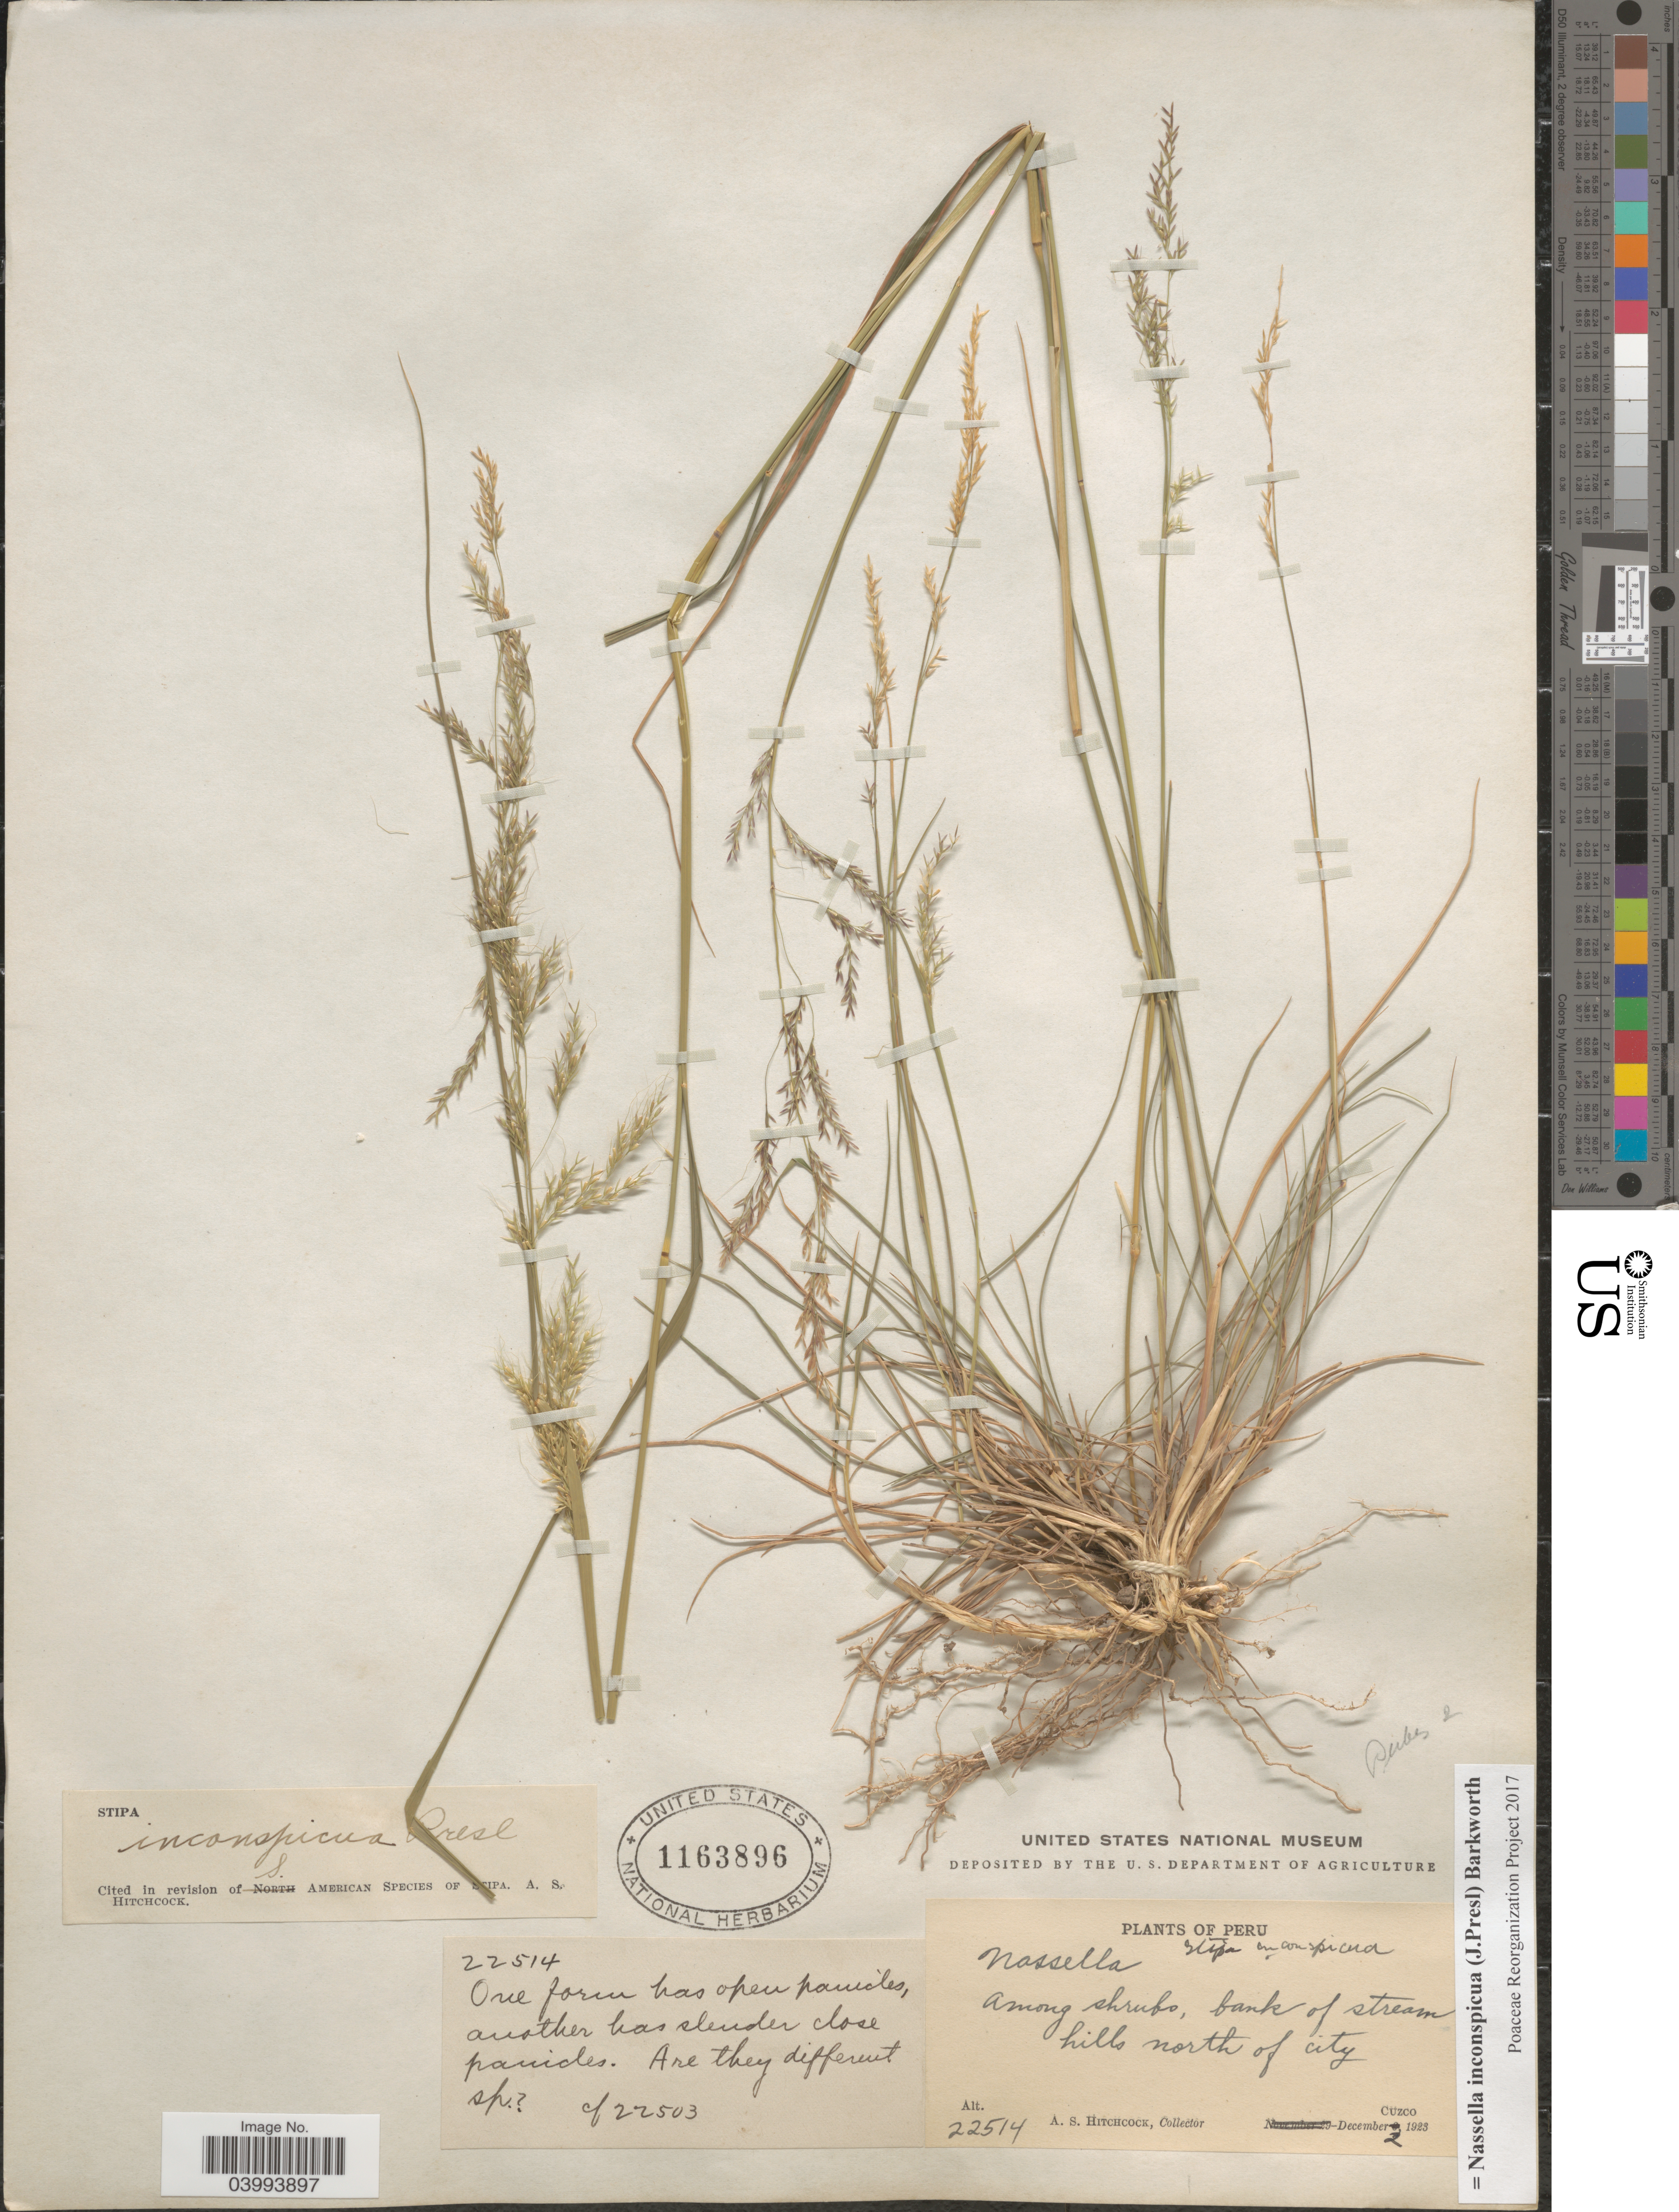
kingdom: Plantae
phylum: Tracheophyta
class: Liliopsida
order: Poales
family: Poaceae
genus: Nassella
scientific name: Nassella inconspicua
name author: (J. Presl) Barkworth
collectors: A. S. Hitchcock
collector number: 22514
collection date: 1923-12-02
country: Peru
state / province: Cusco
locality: Bank of stream hills north of city. Cuzco.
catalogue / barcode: US 1163896